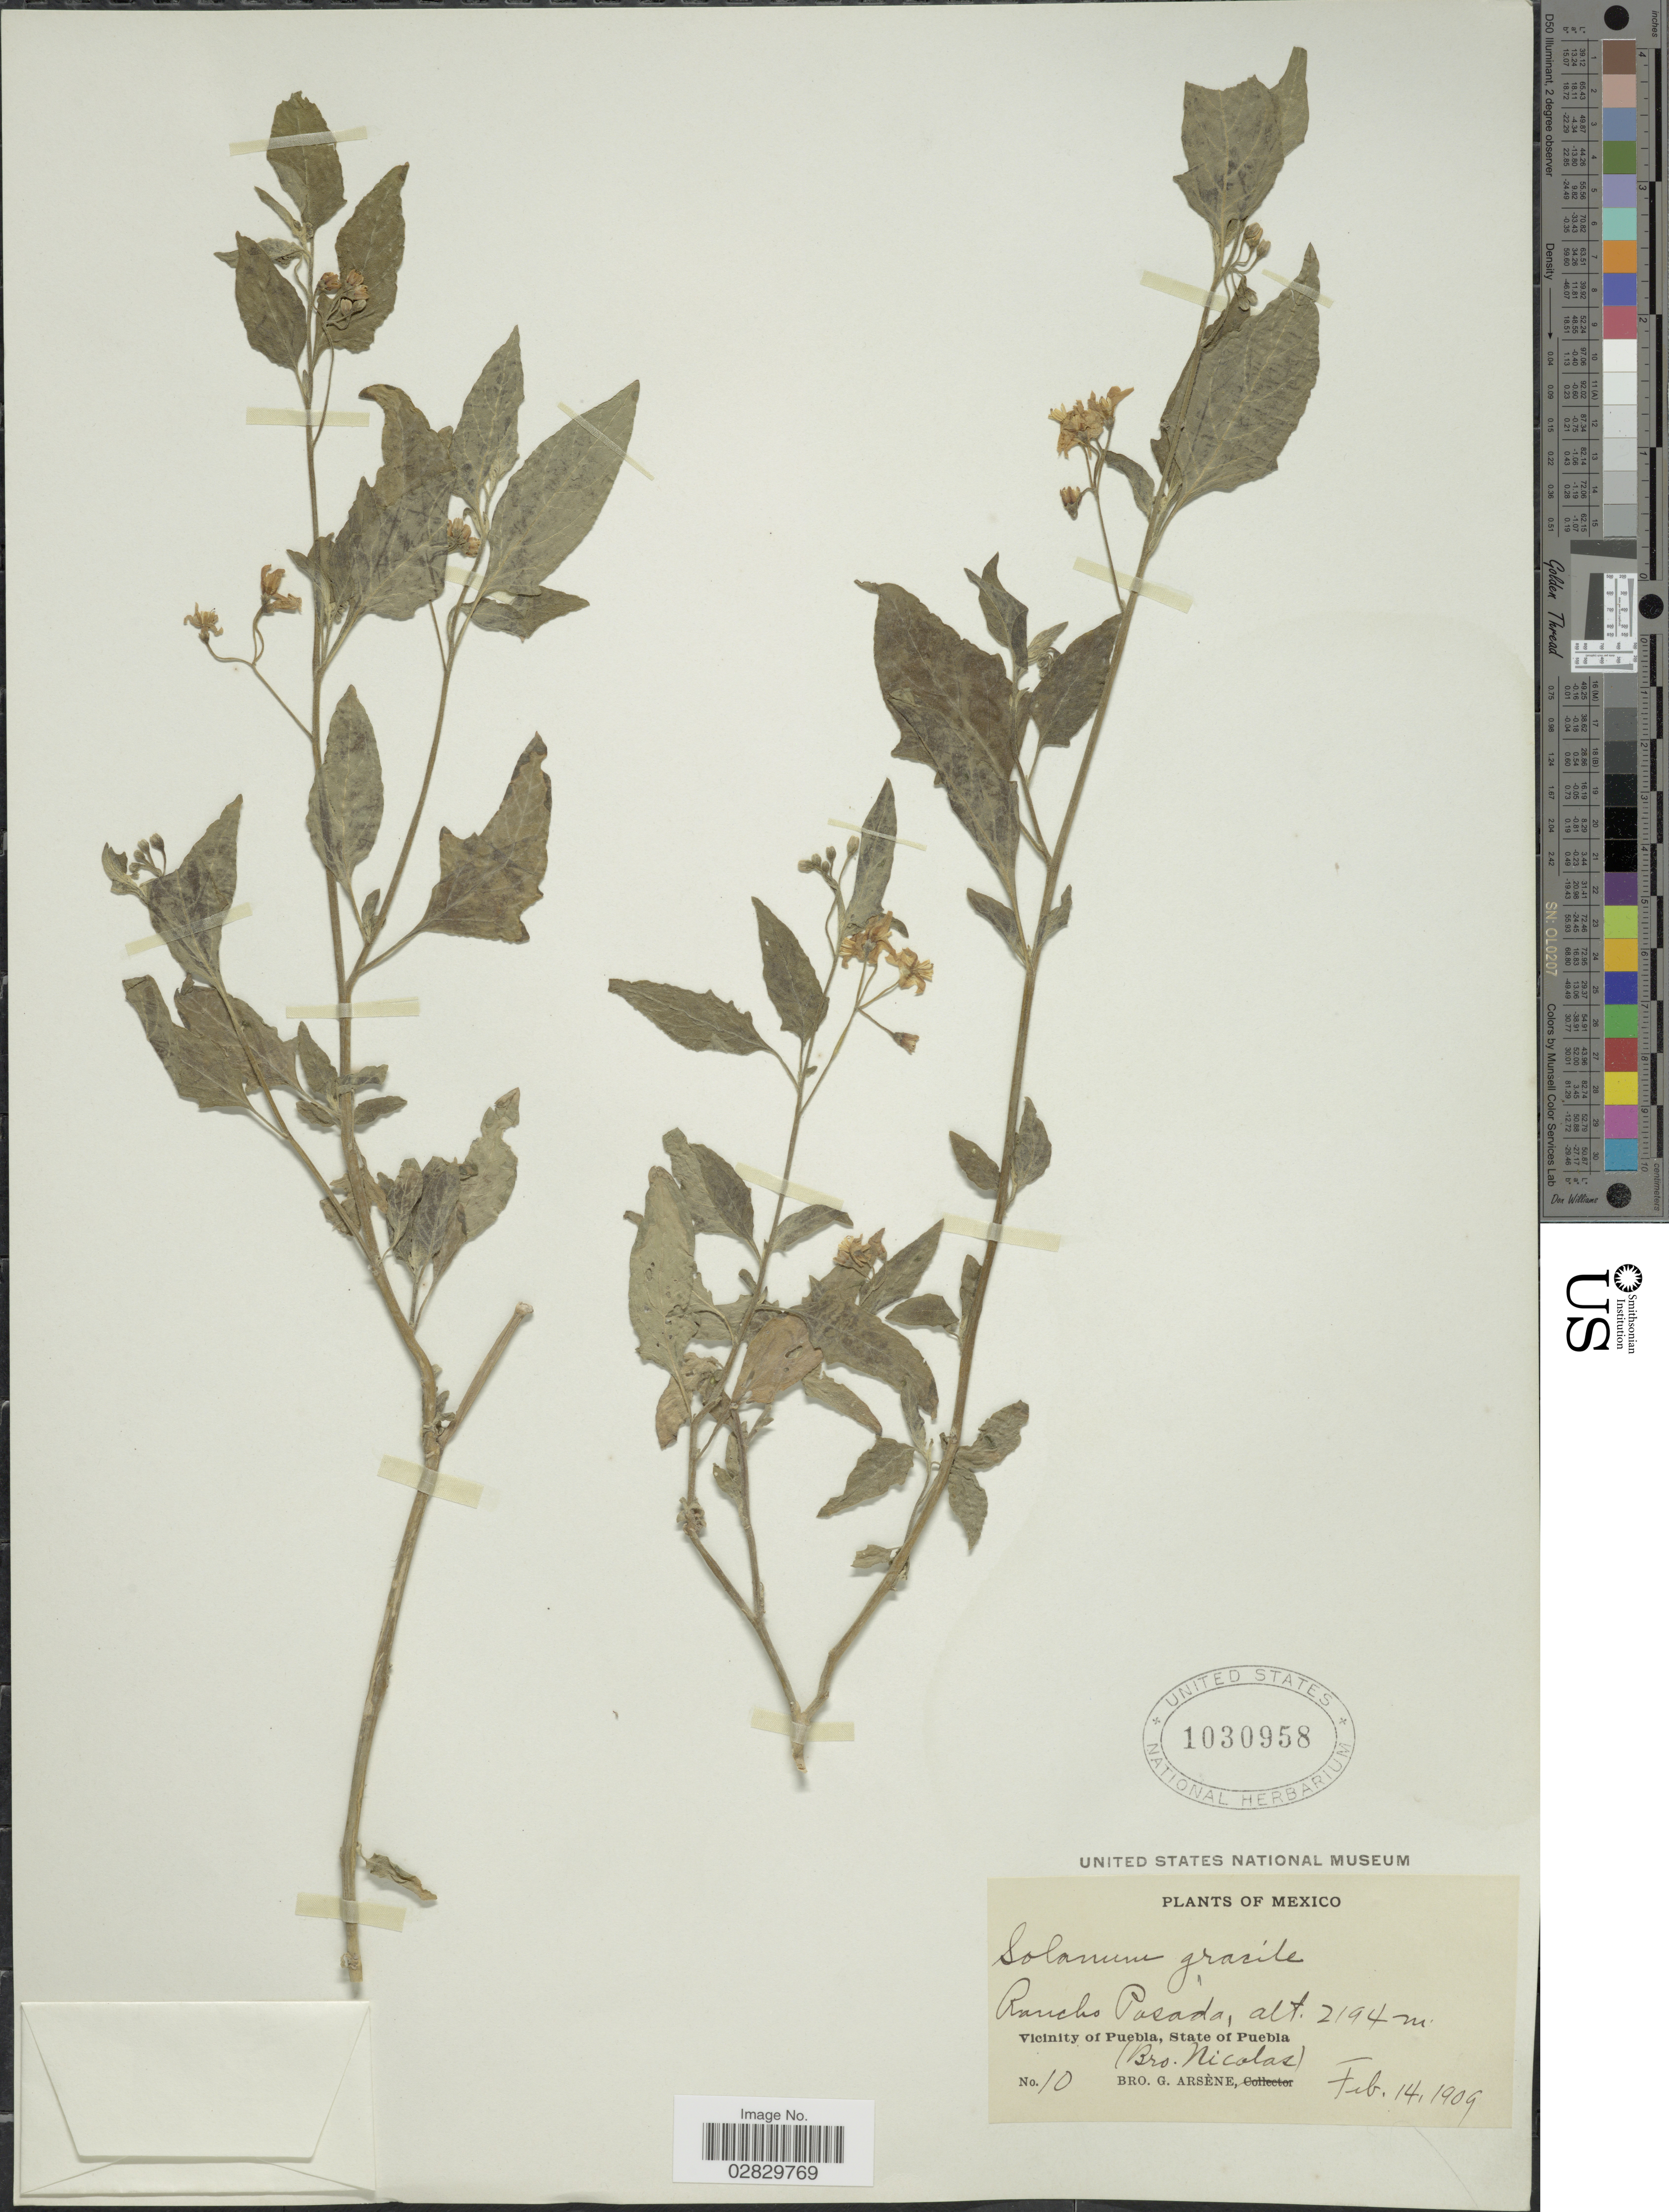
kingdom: Plantae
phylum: Tracheophyta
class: Magnoliopsida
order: Solanales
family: Solanaceae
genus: Solanum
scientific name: Solanum nigrescens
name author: M. Martens & Galeotti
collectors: Bro. G. Arsène & Bro. Nicolas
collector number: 10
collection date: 1909-02-14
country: Mexico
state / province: Puebla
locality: Rancho Pasada, Vicinity of Puebla.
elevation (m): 2194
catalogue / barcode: US 1030958